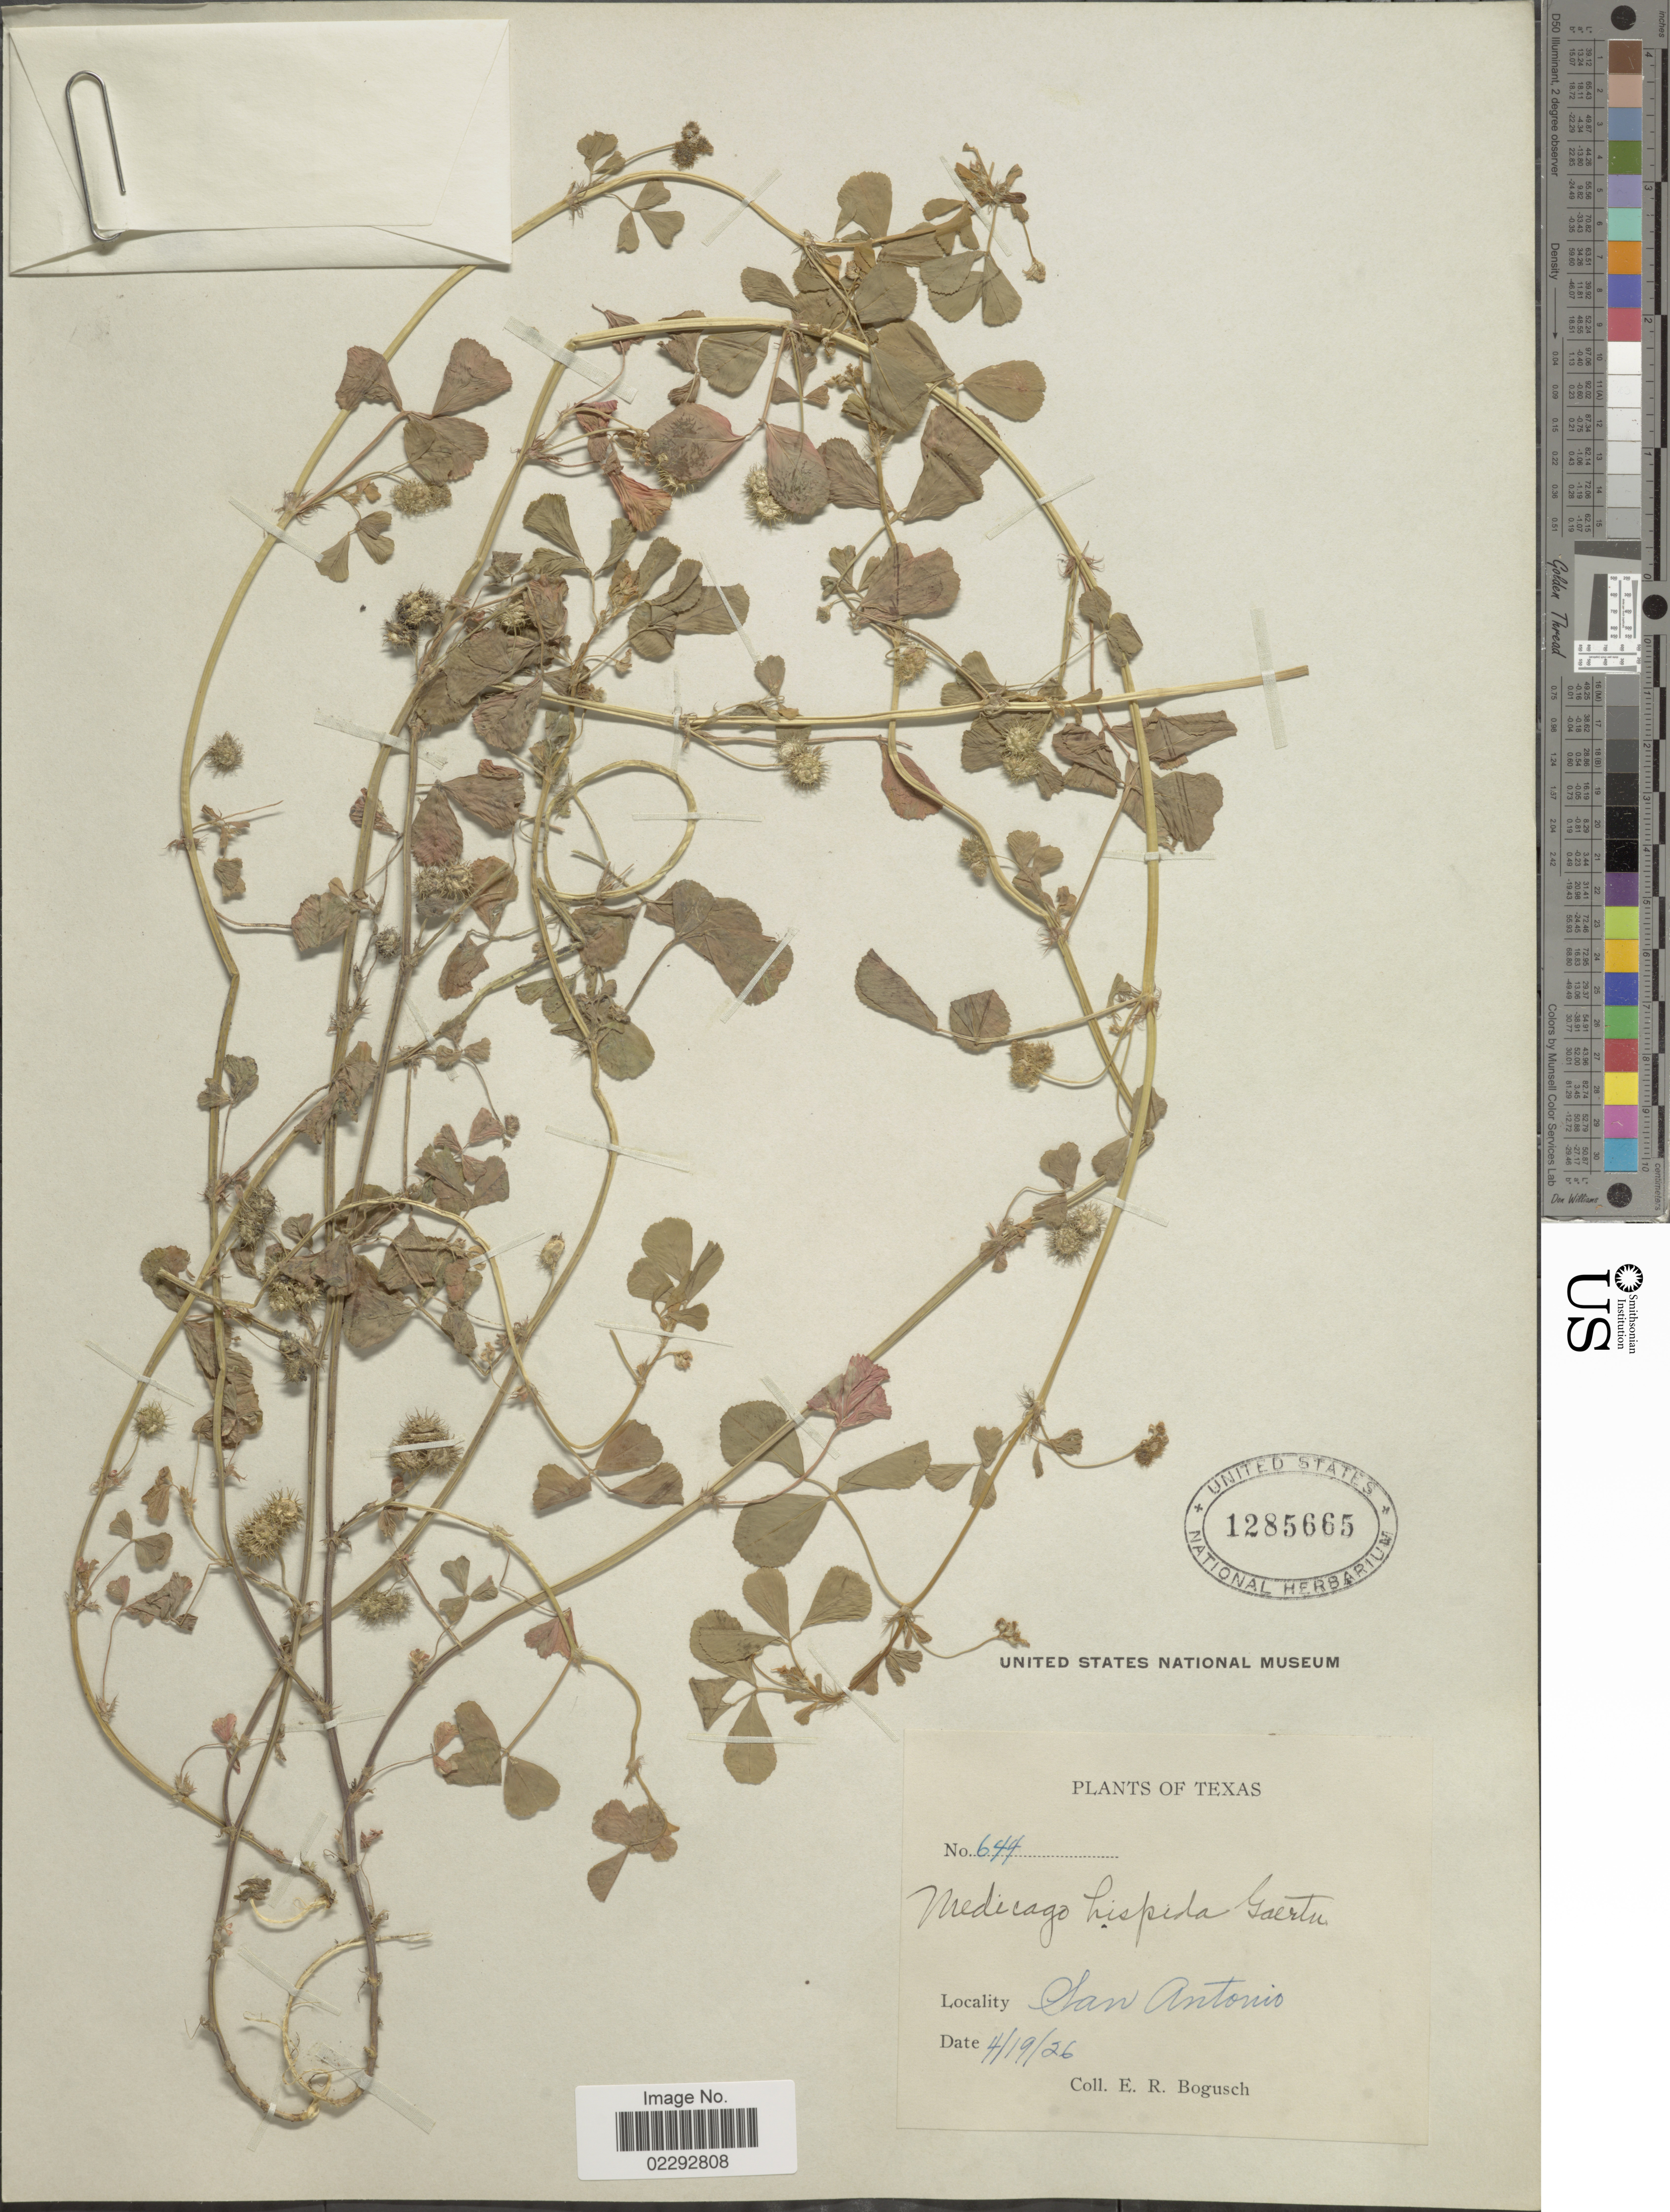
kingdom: Plantae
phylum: Tracheophyta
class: Magnoliopsida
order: Fabales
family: Fabaceae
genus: Medicago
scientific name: Medicago hispida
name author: Gaertn.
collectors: E. Bogusch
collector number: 644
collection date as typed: Transcribed d/m/y: 19/4/26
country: United States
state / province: Texas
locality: San Antonio, Texas.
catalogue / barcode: US 1285665